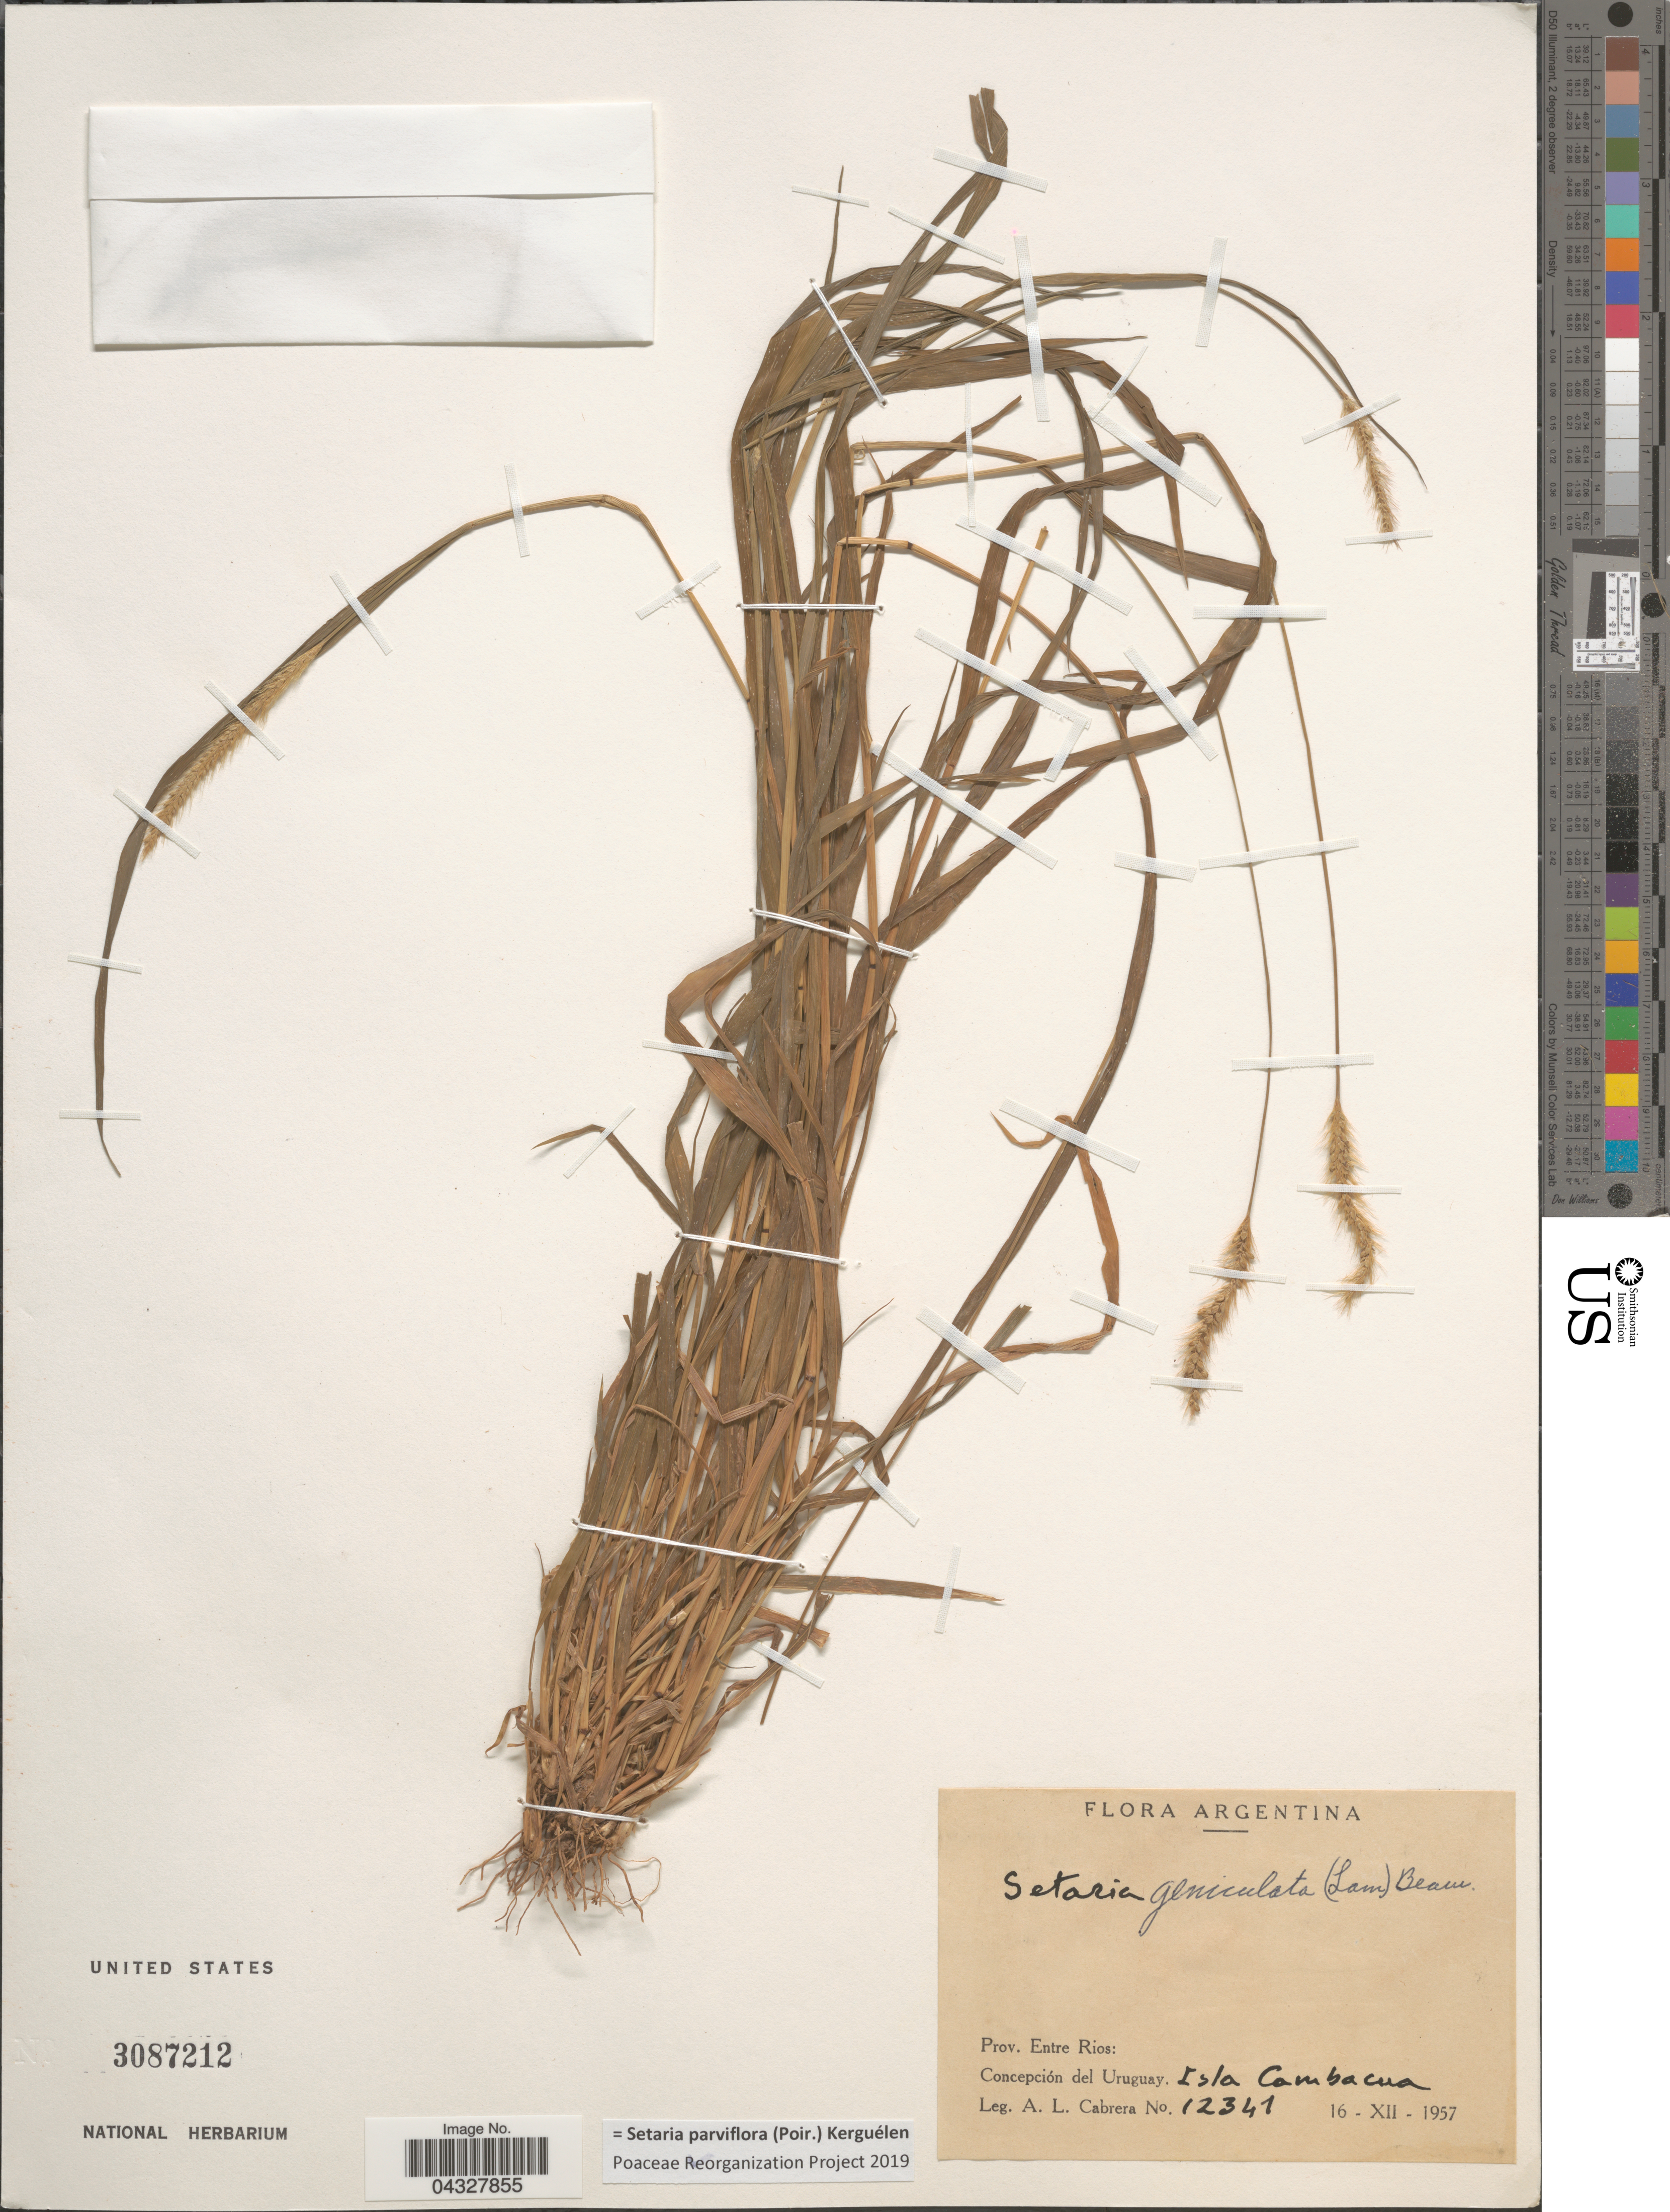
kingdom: Plantae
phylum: Tracheophyta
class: Liliopsida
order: Poales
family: Poaceae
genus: Setaria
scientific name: Setaria parviflora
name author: (Poir.) Kerguélen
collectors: A. L. Cabrera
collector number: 12341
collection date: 1957-12-16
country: Argentina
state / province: Entre Rios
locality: Concepción del Uruguay. Isla Cambacua.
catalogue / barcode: US 3087212